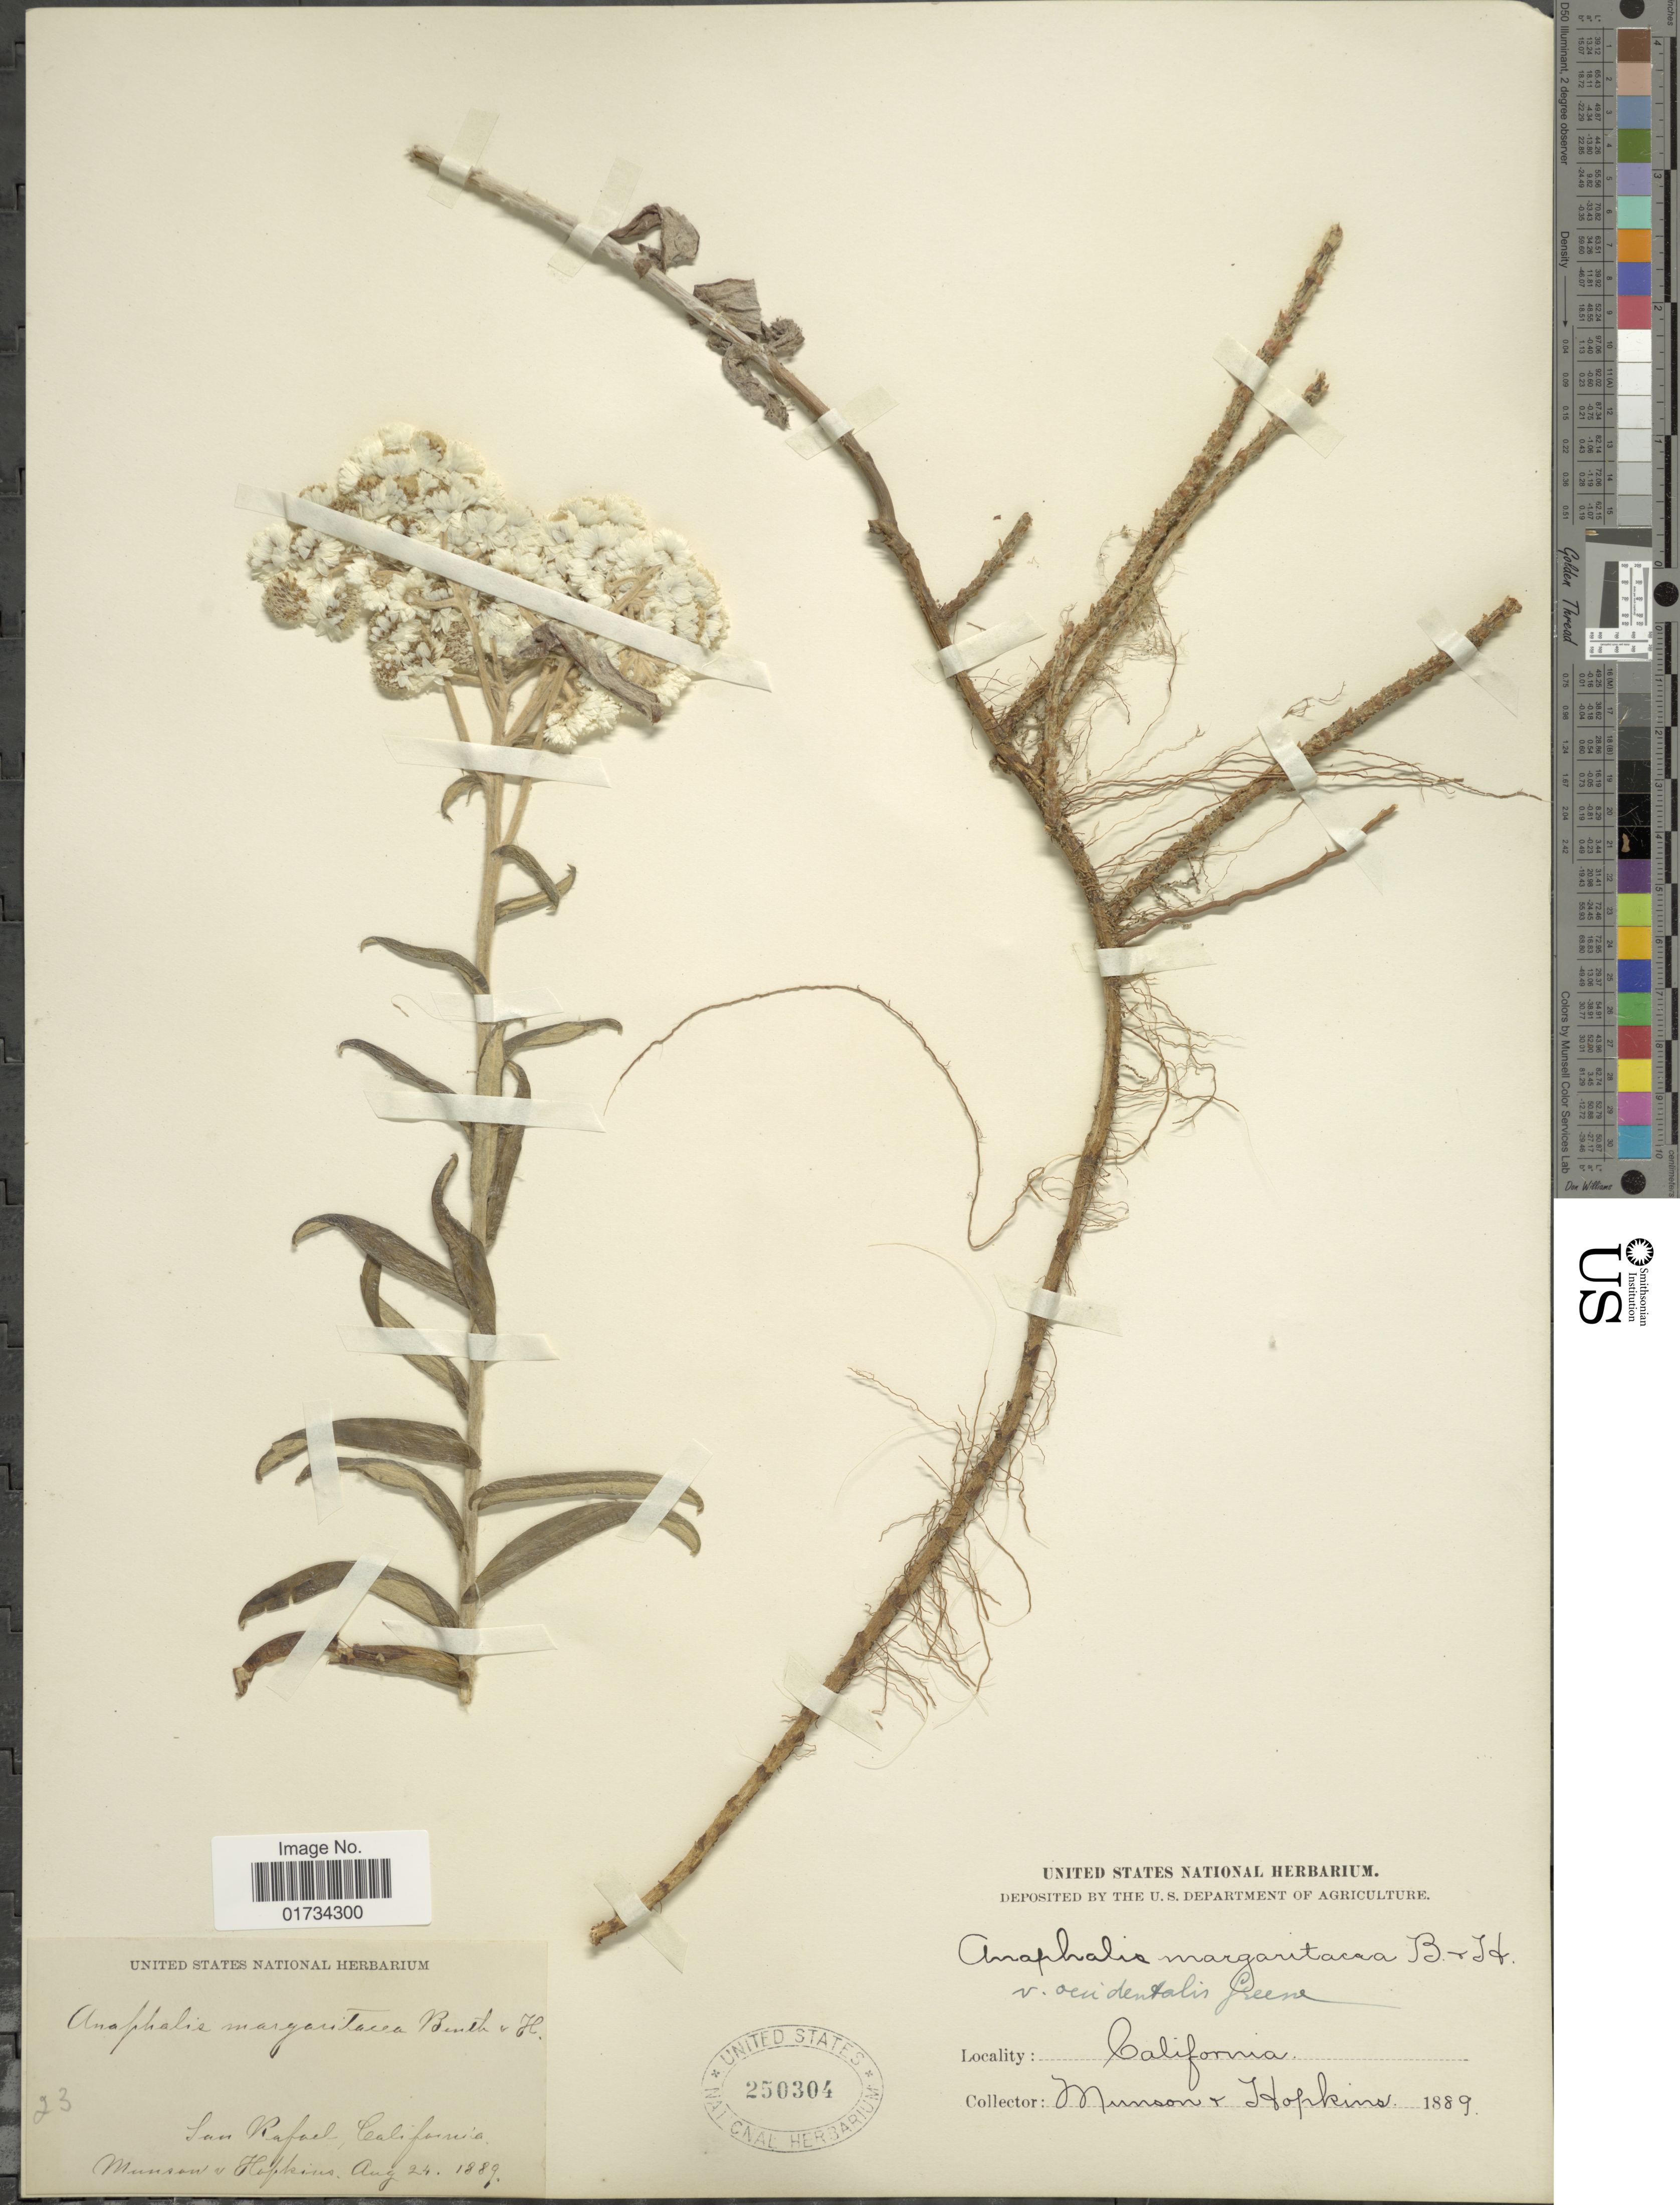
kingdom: Plantae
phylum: Tracheophyta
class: Magnoliopsida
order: Asterales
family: Asteraceae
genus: Anaphalis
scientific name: Anaphalis margaritacea var. occidentalis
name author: Greene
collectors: Munson & -- Hopkins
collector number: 23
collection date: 1889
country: United States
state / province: California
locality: California. San Rafael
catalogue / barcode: US 250304